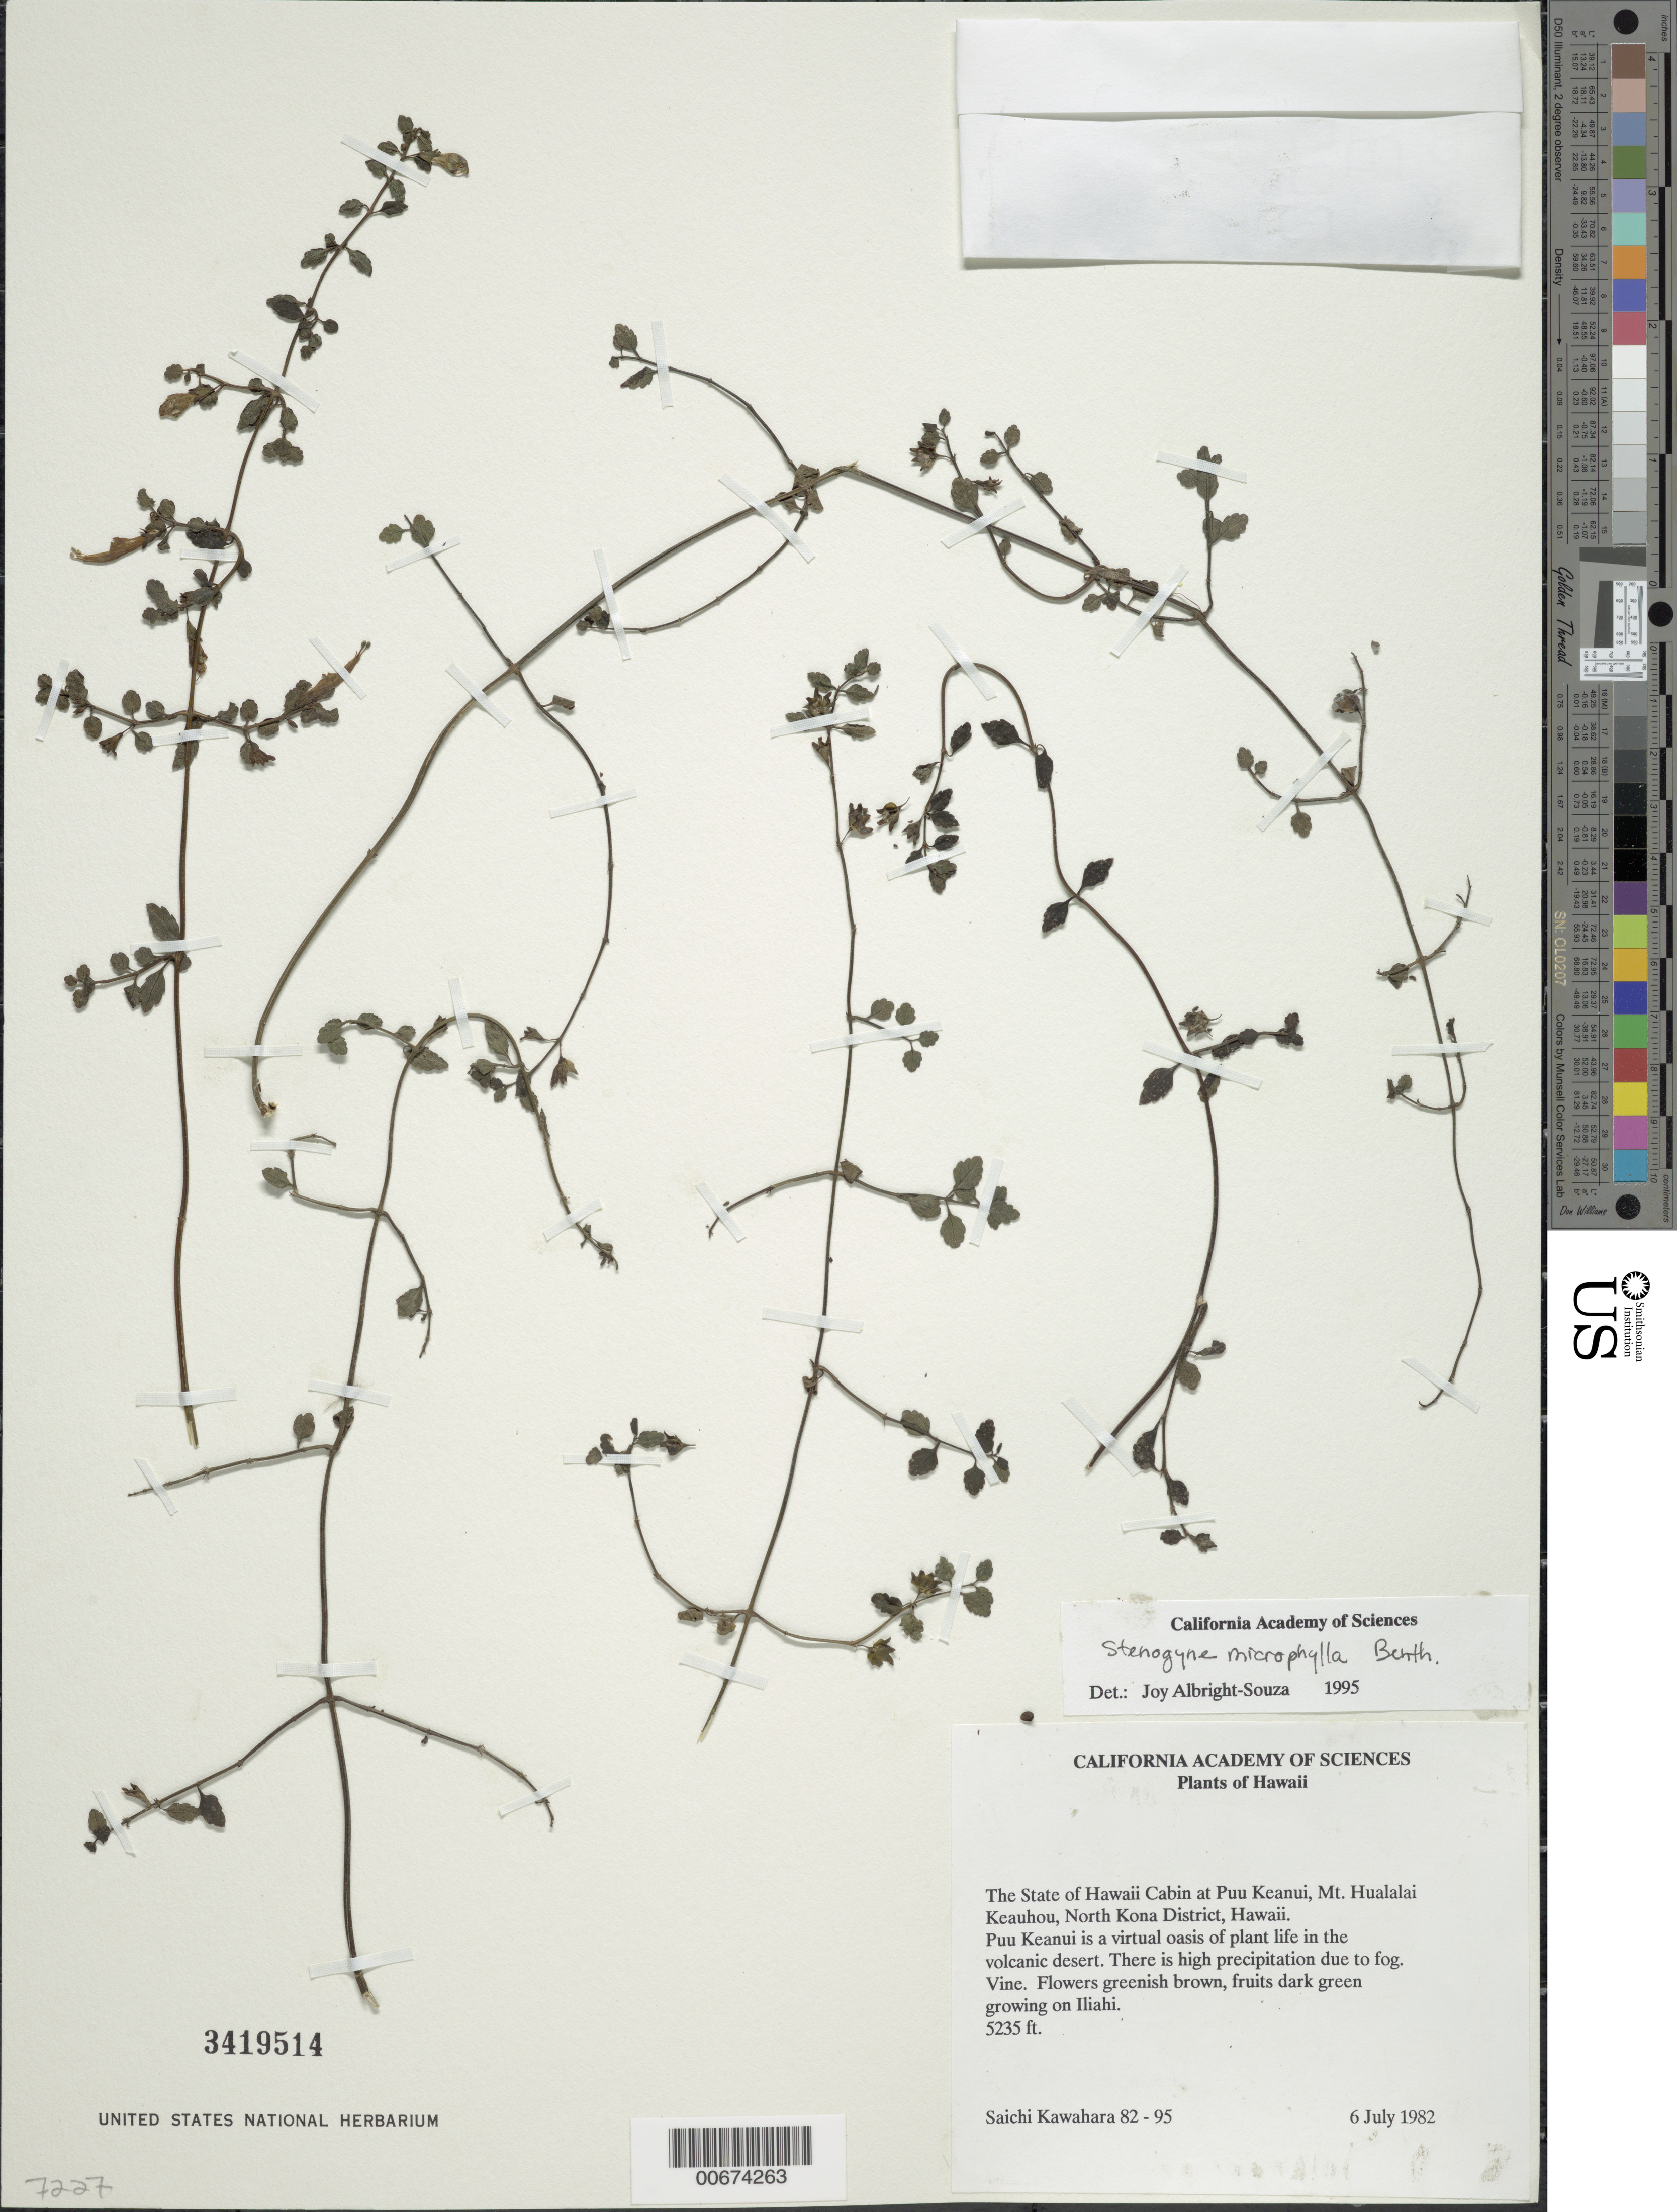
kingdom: Plantae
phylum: Tracheophyta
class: Magnoliopsida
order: Lamiales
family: Lamiaceae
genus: Stenogyne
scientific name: Stenogyne microphylla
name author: Benth.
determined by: Albright-Souza, J.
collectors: S. Kawahara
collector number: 82-95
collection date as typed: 6 Jul 1982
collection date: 1982-07-06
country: United States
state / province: Hawaii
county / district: Hawaii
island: Hawaii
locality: Kona District, The State of Hawaii Cabin at Puu Keanui, Mt. Hualalai Keauhou.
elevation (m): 1595.6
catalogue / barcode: US 3419514